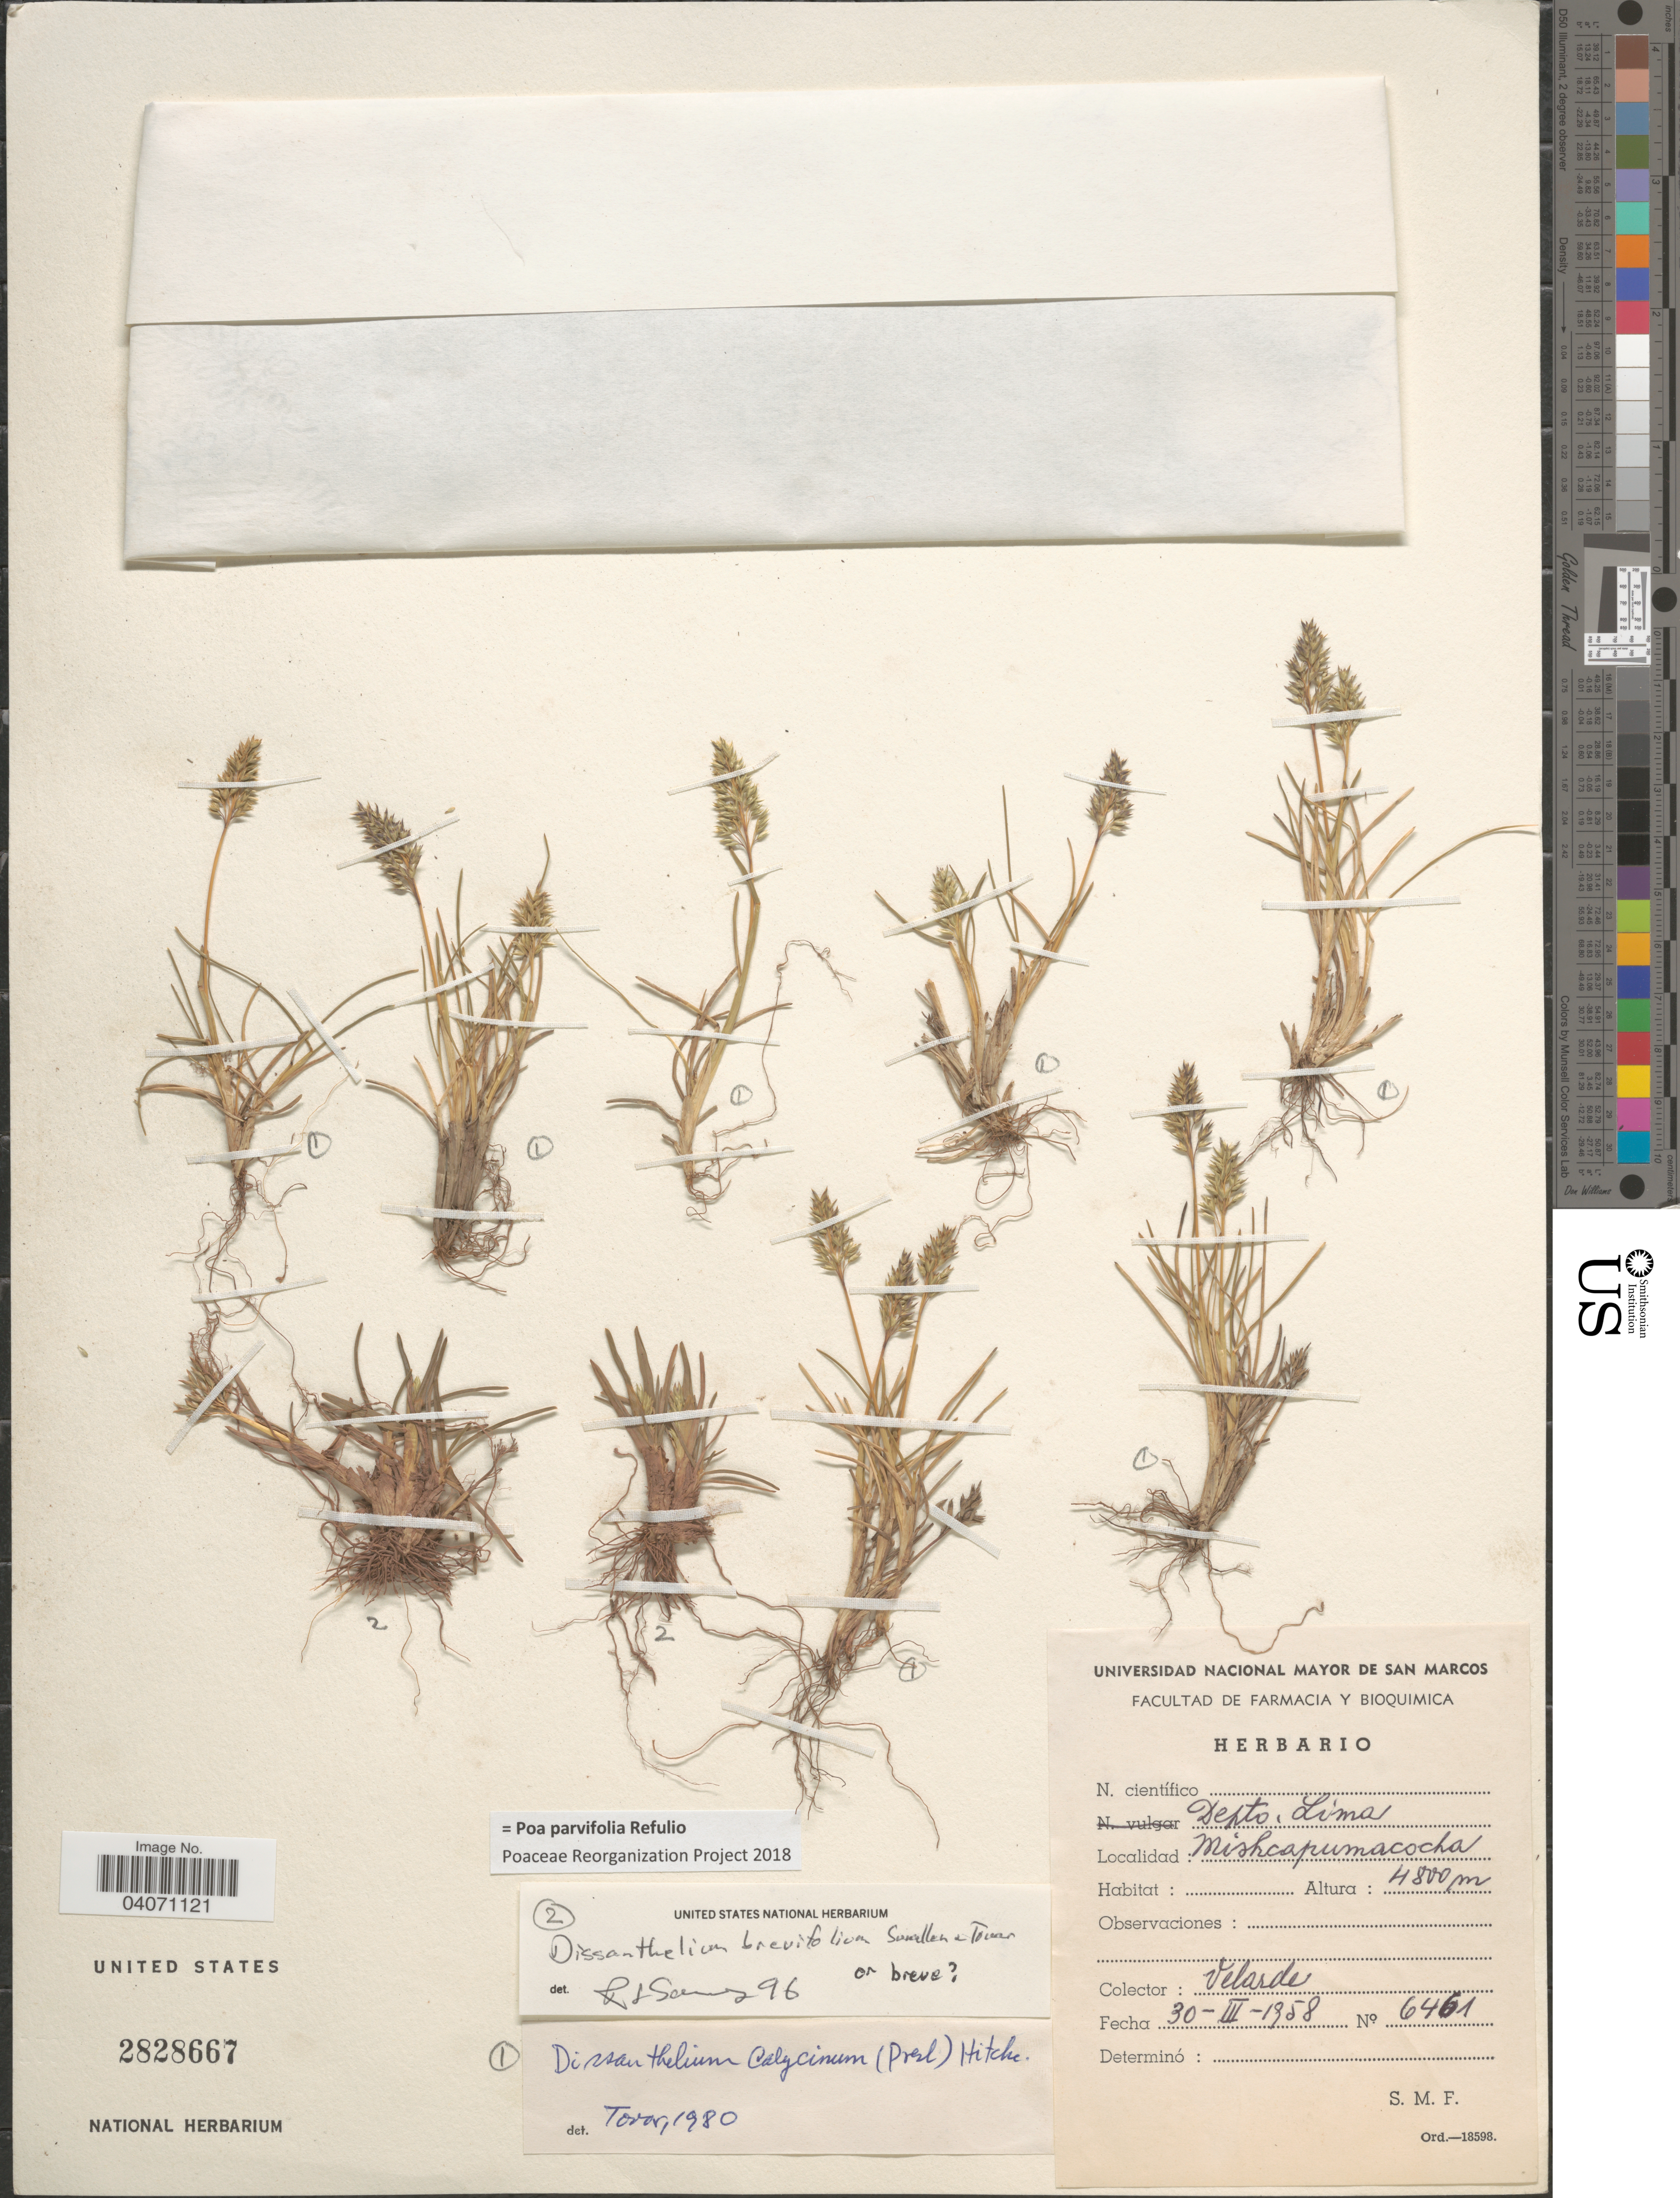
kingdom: Plantae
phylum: Tracheophyta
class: Liliopsida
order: Poales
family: Poaceae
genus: Poa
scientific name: Poa parvifolia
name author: Refulio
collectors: -. Velarde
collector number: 6461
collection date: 1958-03-30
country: Peru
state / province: Lima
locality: Depto. Lima. Marcapomacocha.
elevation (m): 4800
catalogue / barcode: US 2828667